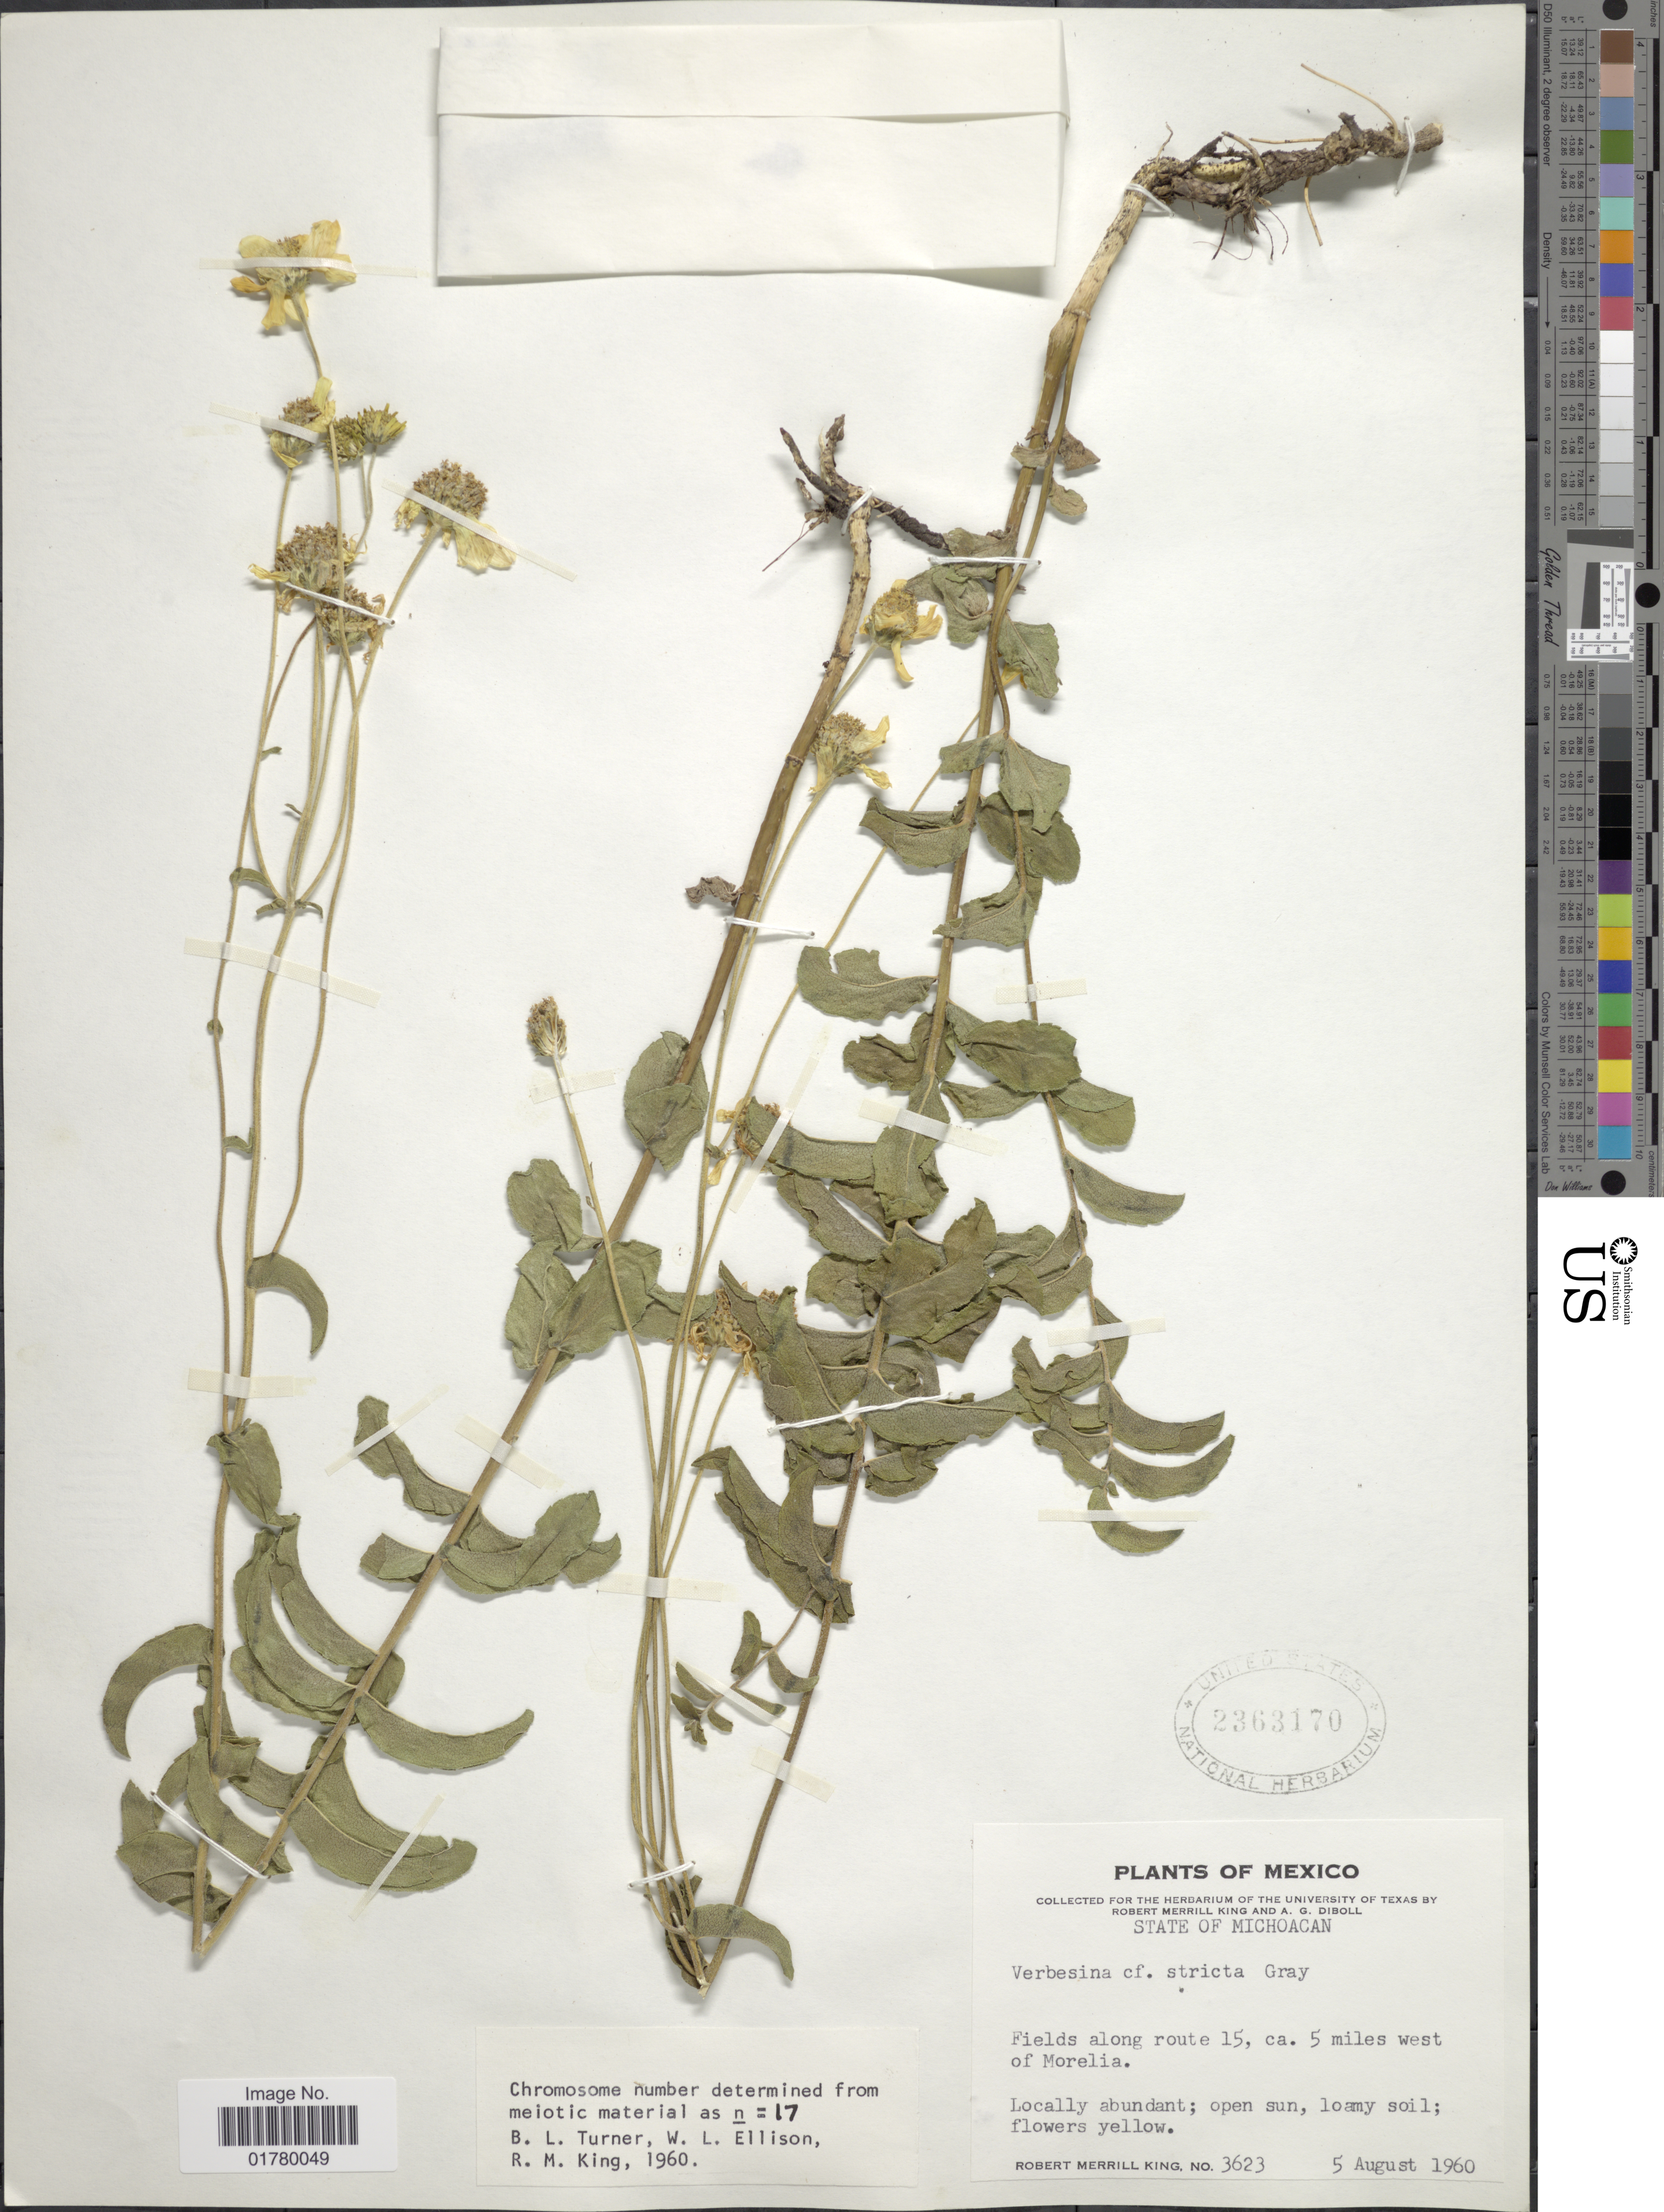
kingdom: Plantae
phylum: Tracheophyta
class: Magnoliopsida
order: Asterales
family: Asteraceae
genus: Verbesina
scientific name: Verbesina parviflora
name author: (Kunth) S.F. Blake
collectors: R. M. King & A. Diboll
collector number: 3623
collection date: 1960-08-05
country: Mexico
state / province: Michoacán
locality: Fields along route 15, ca. 5 miles west of Morelia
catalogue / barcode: US 2363170